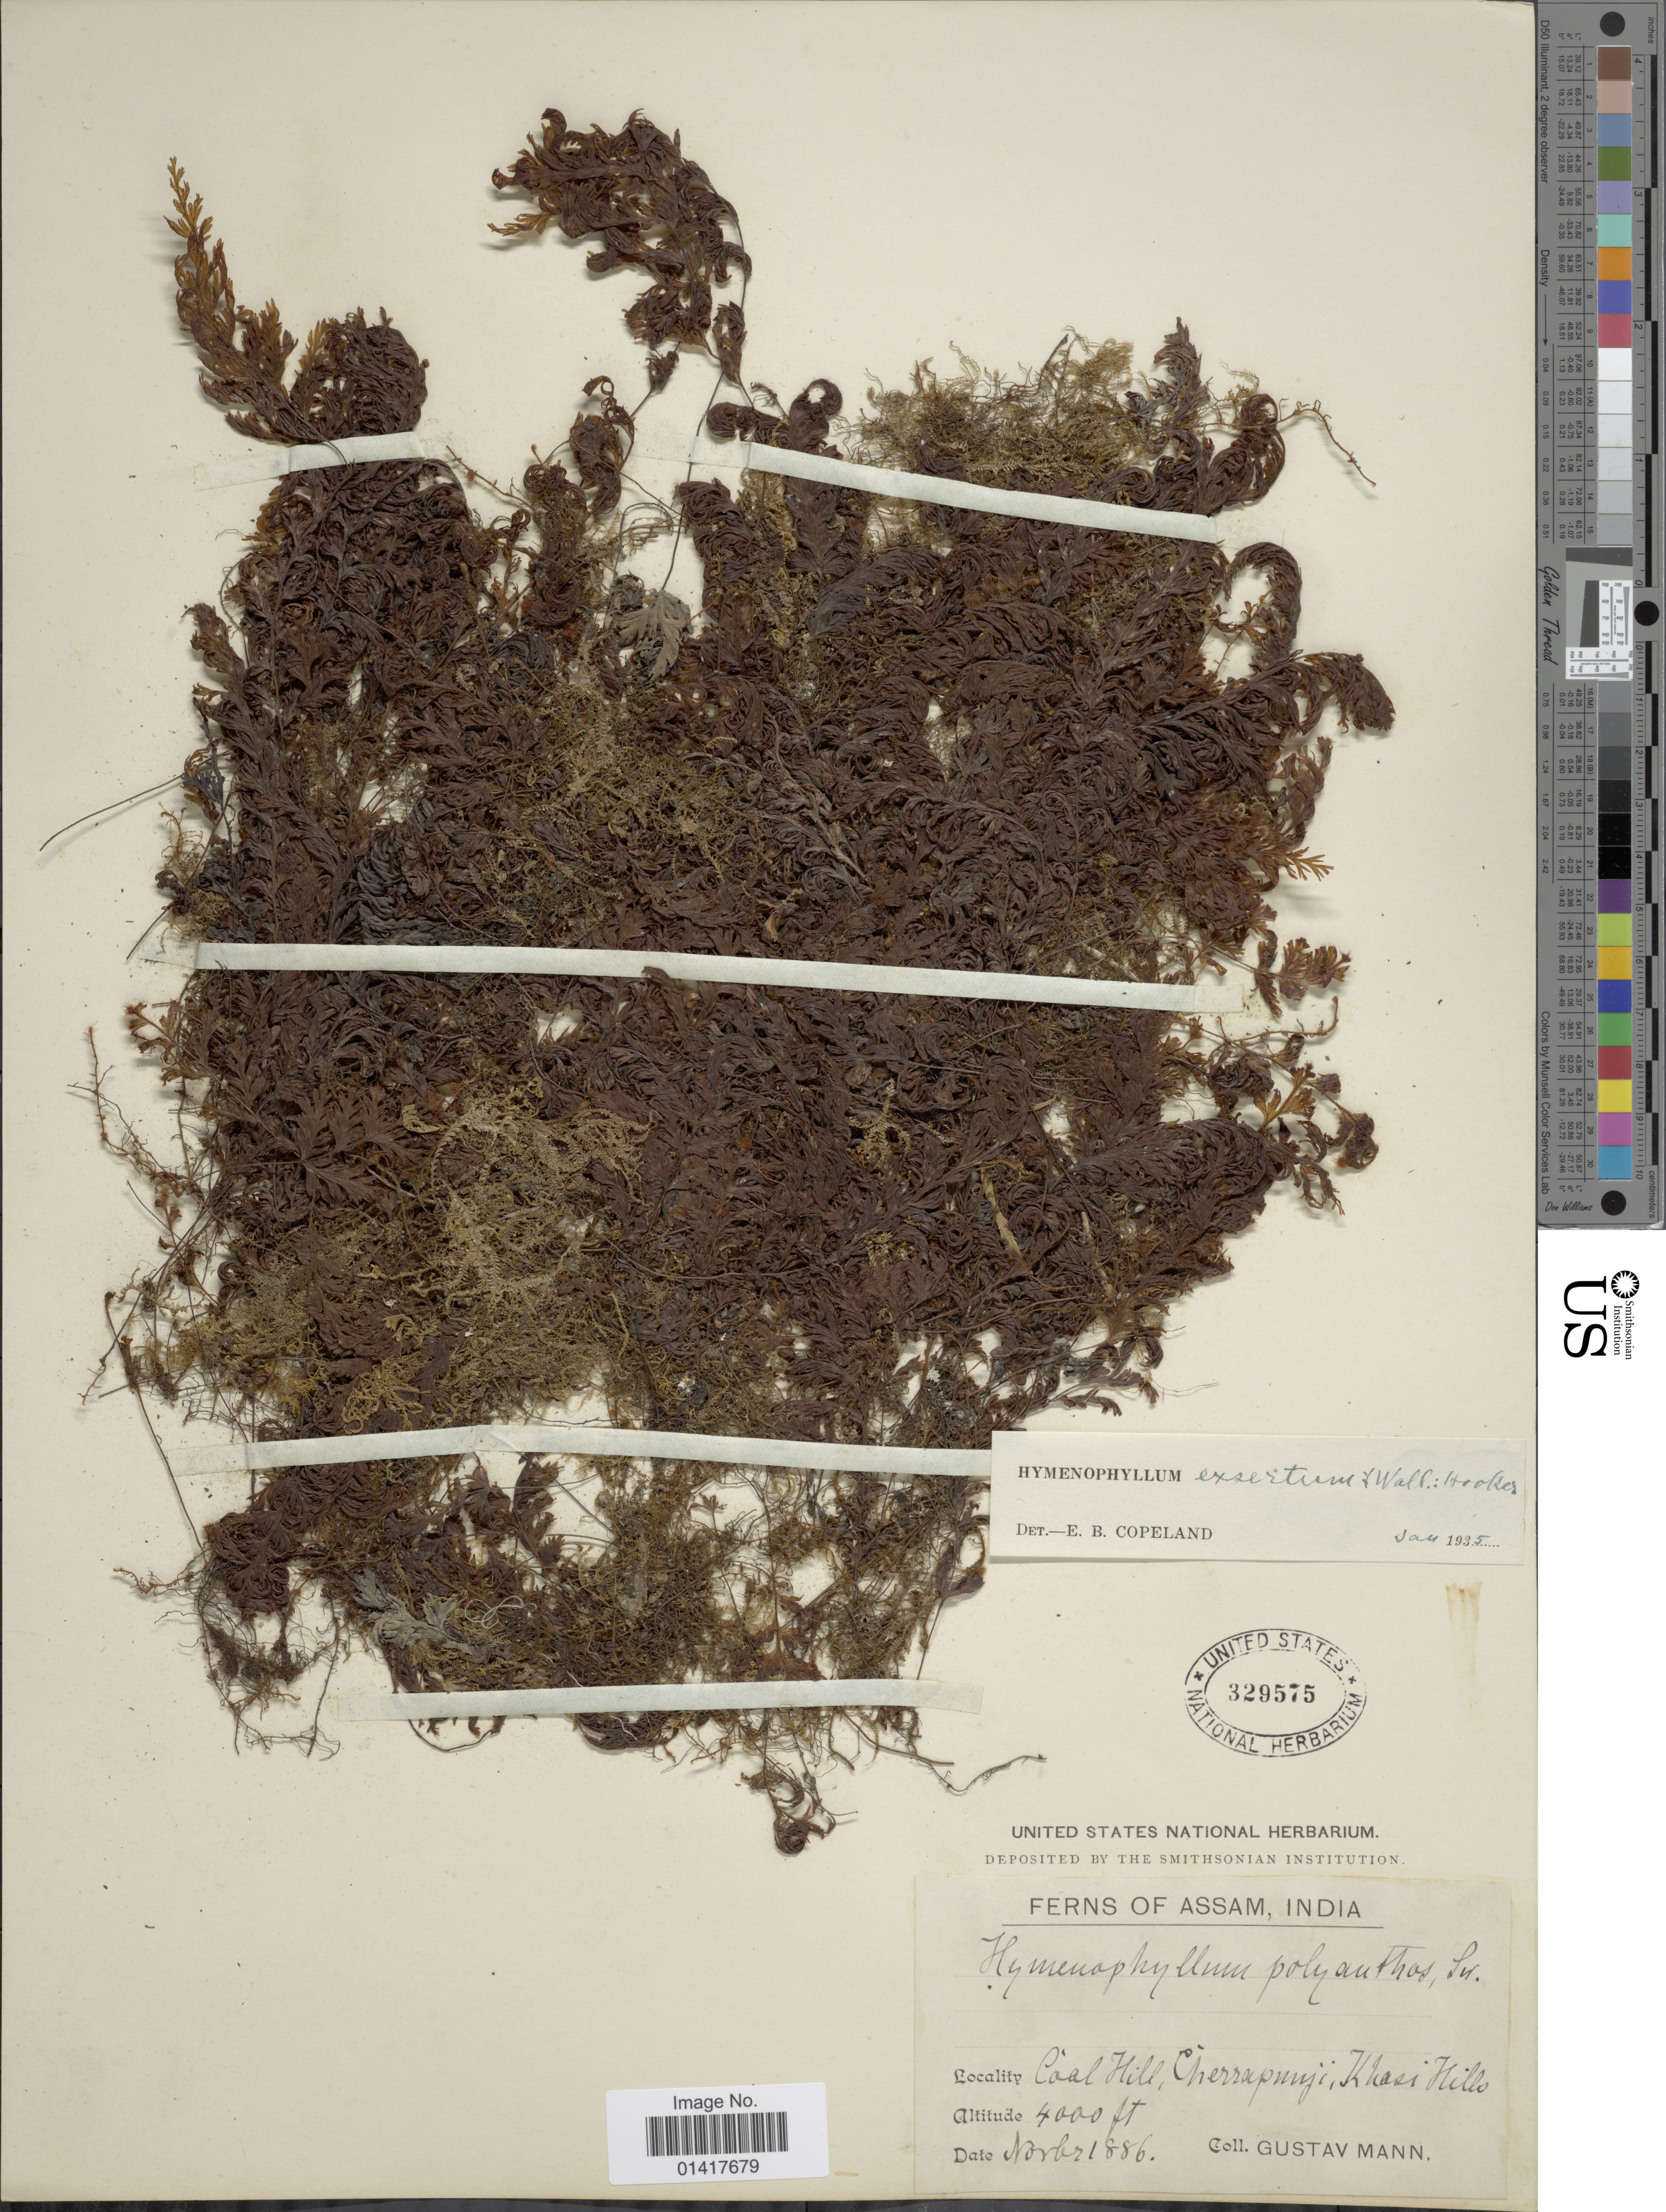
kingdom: Plantae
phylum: Tracheophyta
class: Polypodiopsida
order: Hymenophyllales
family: Hymenophyllaceae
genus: Hymenophyllum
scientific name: Hymenophyllum exsertum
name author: Wall. ex Hook.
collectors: G. Mann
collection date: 1886-11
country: India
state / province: Meghalaya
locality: Coal Hill, Cherrapunji, Khasi Hills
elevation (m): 1219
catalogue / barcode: US 329575